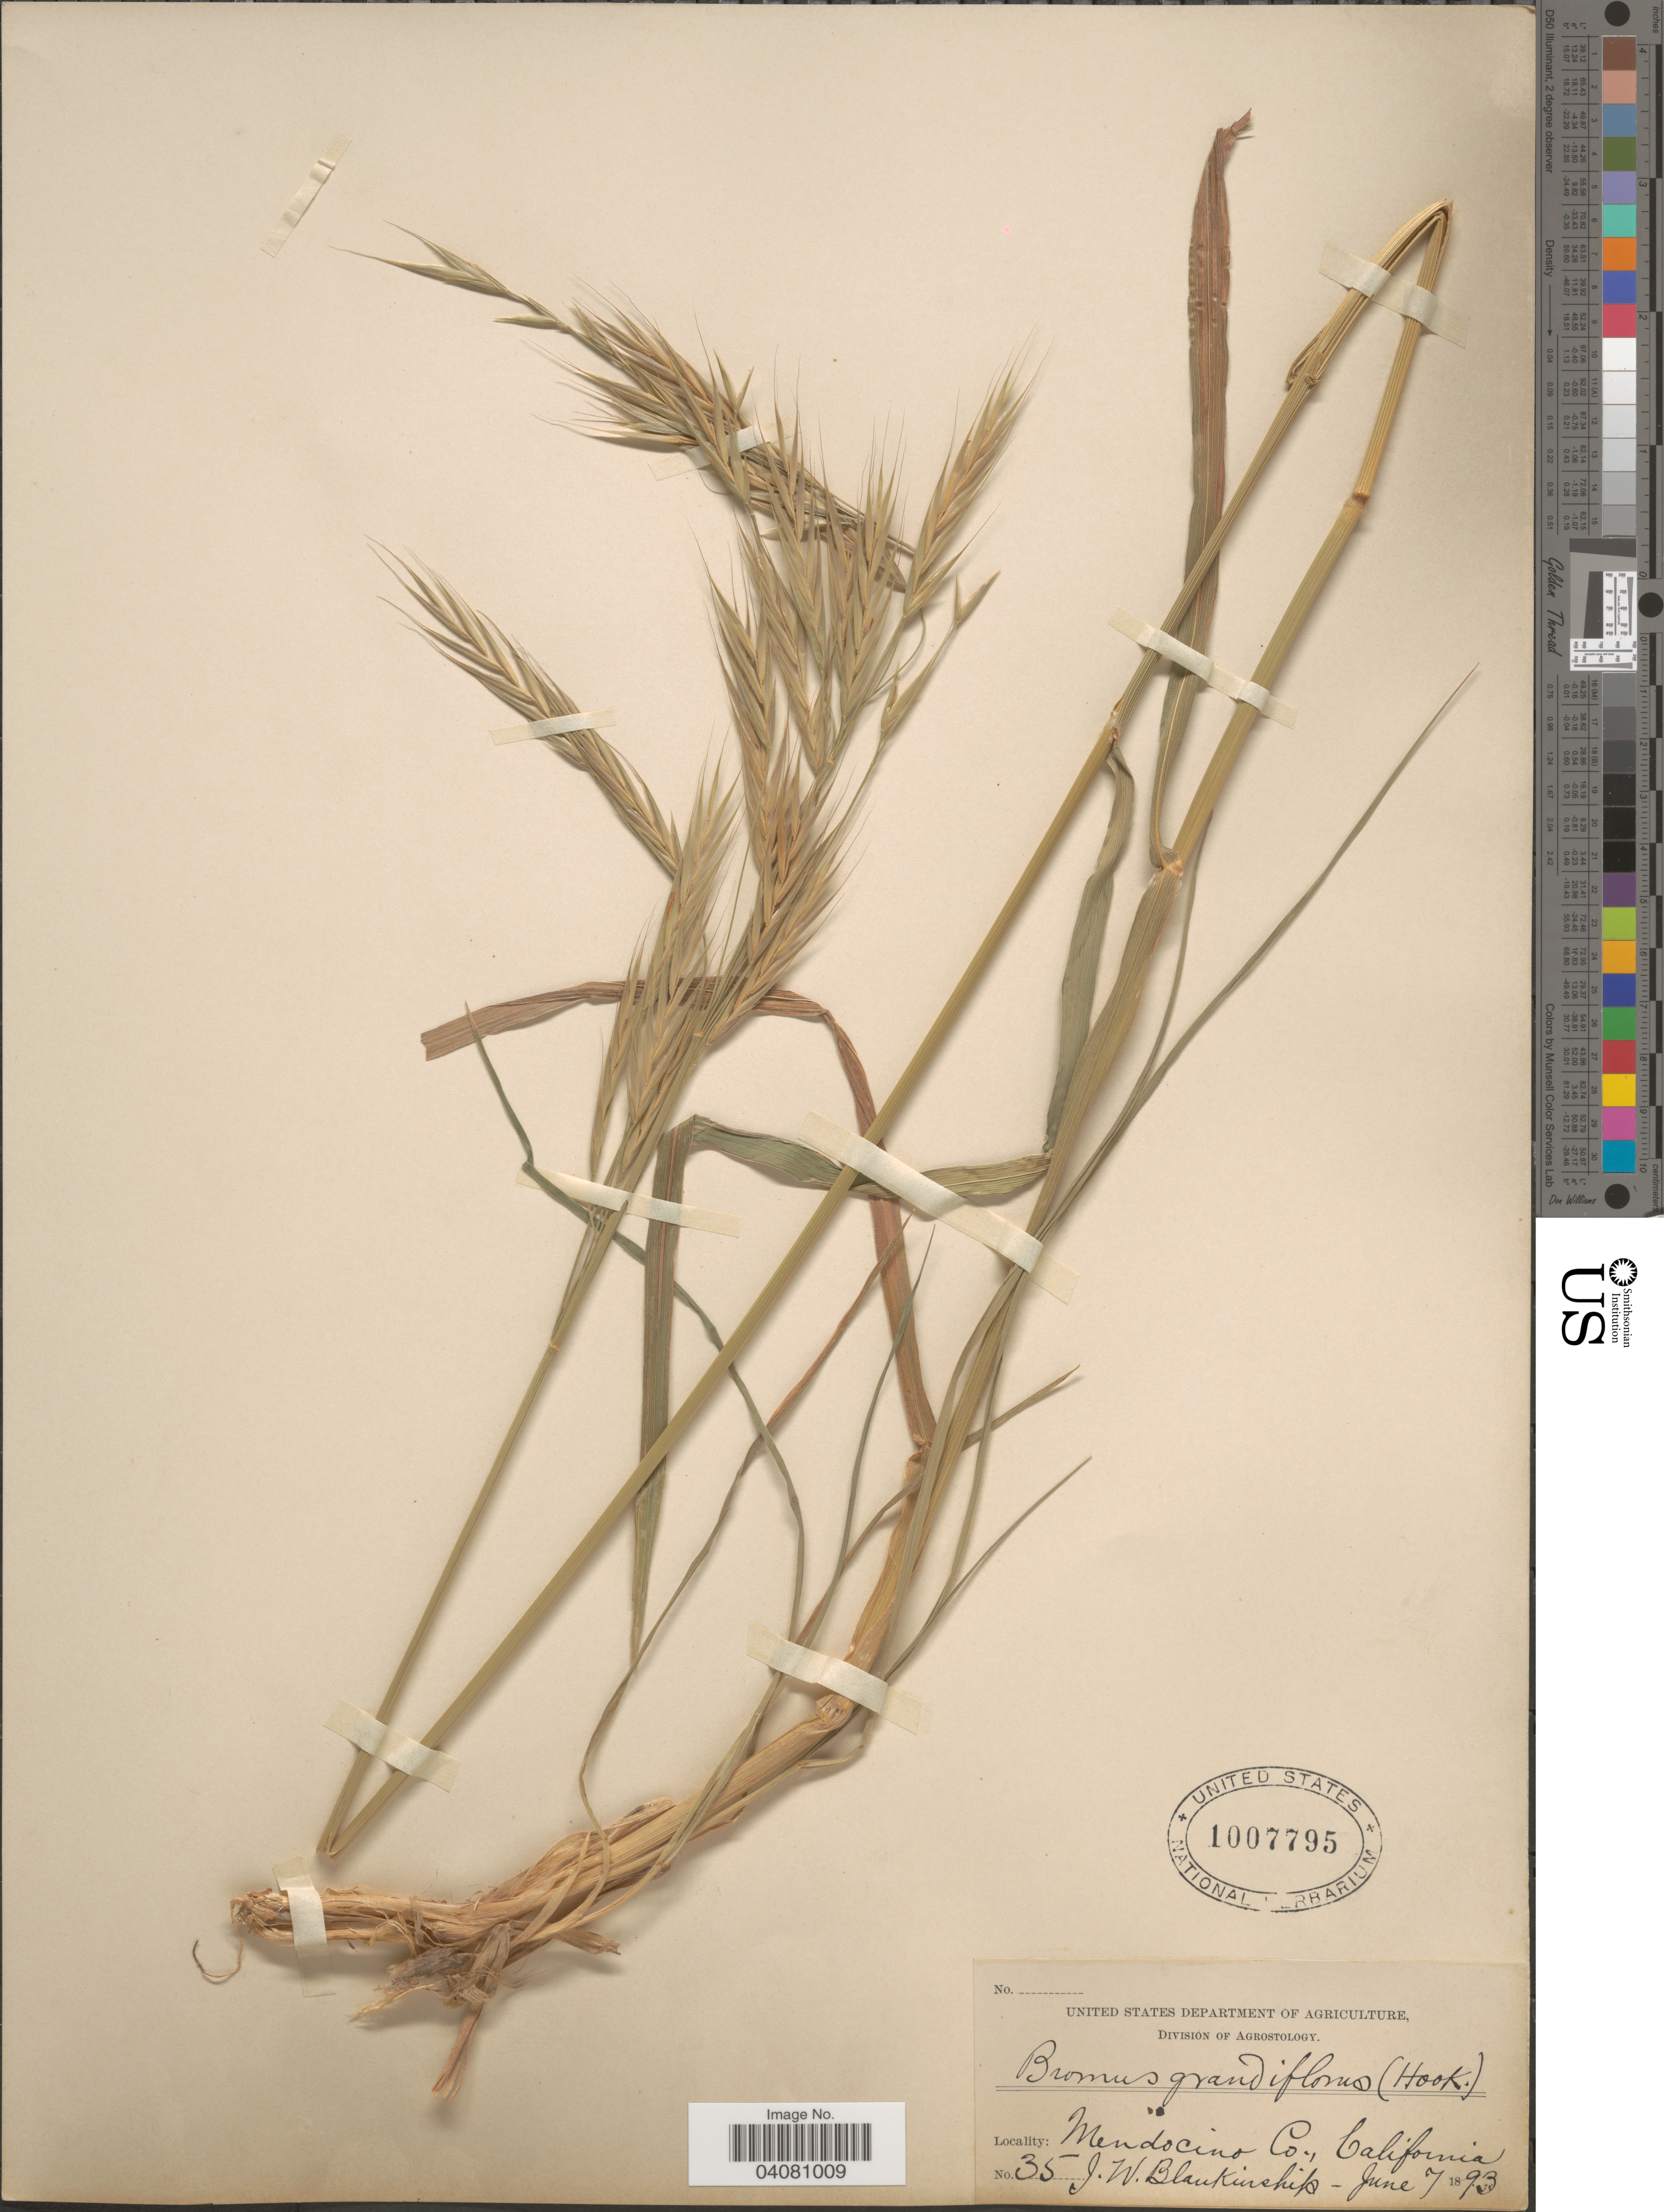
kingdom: Plantae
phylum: Tracheophyta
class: Liliopsida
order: Poales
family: Poaceae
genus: Bromus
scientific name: Bromus carinatus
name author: Hook. & Arn.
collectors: J. W. Blankinship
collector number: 35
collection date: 1893-06-07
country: United States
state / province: California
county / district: Mendocino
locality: Mendocino Co.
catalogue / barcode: US 1007795